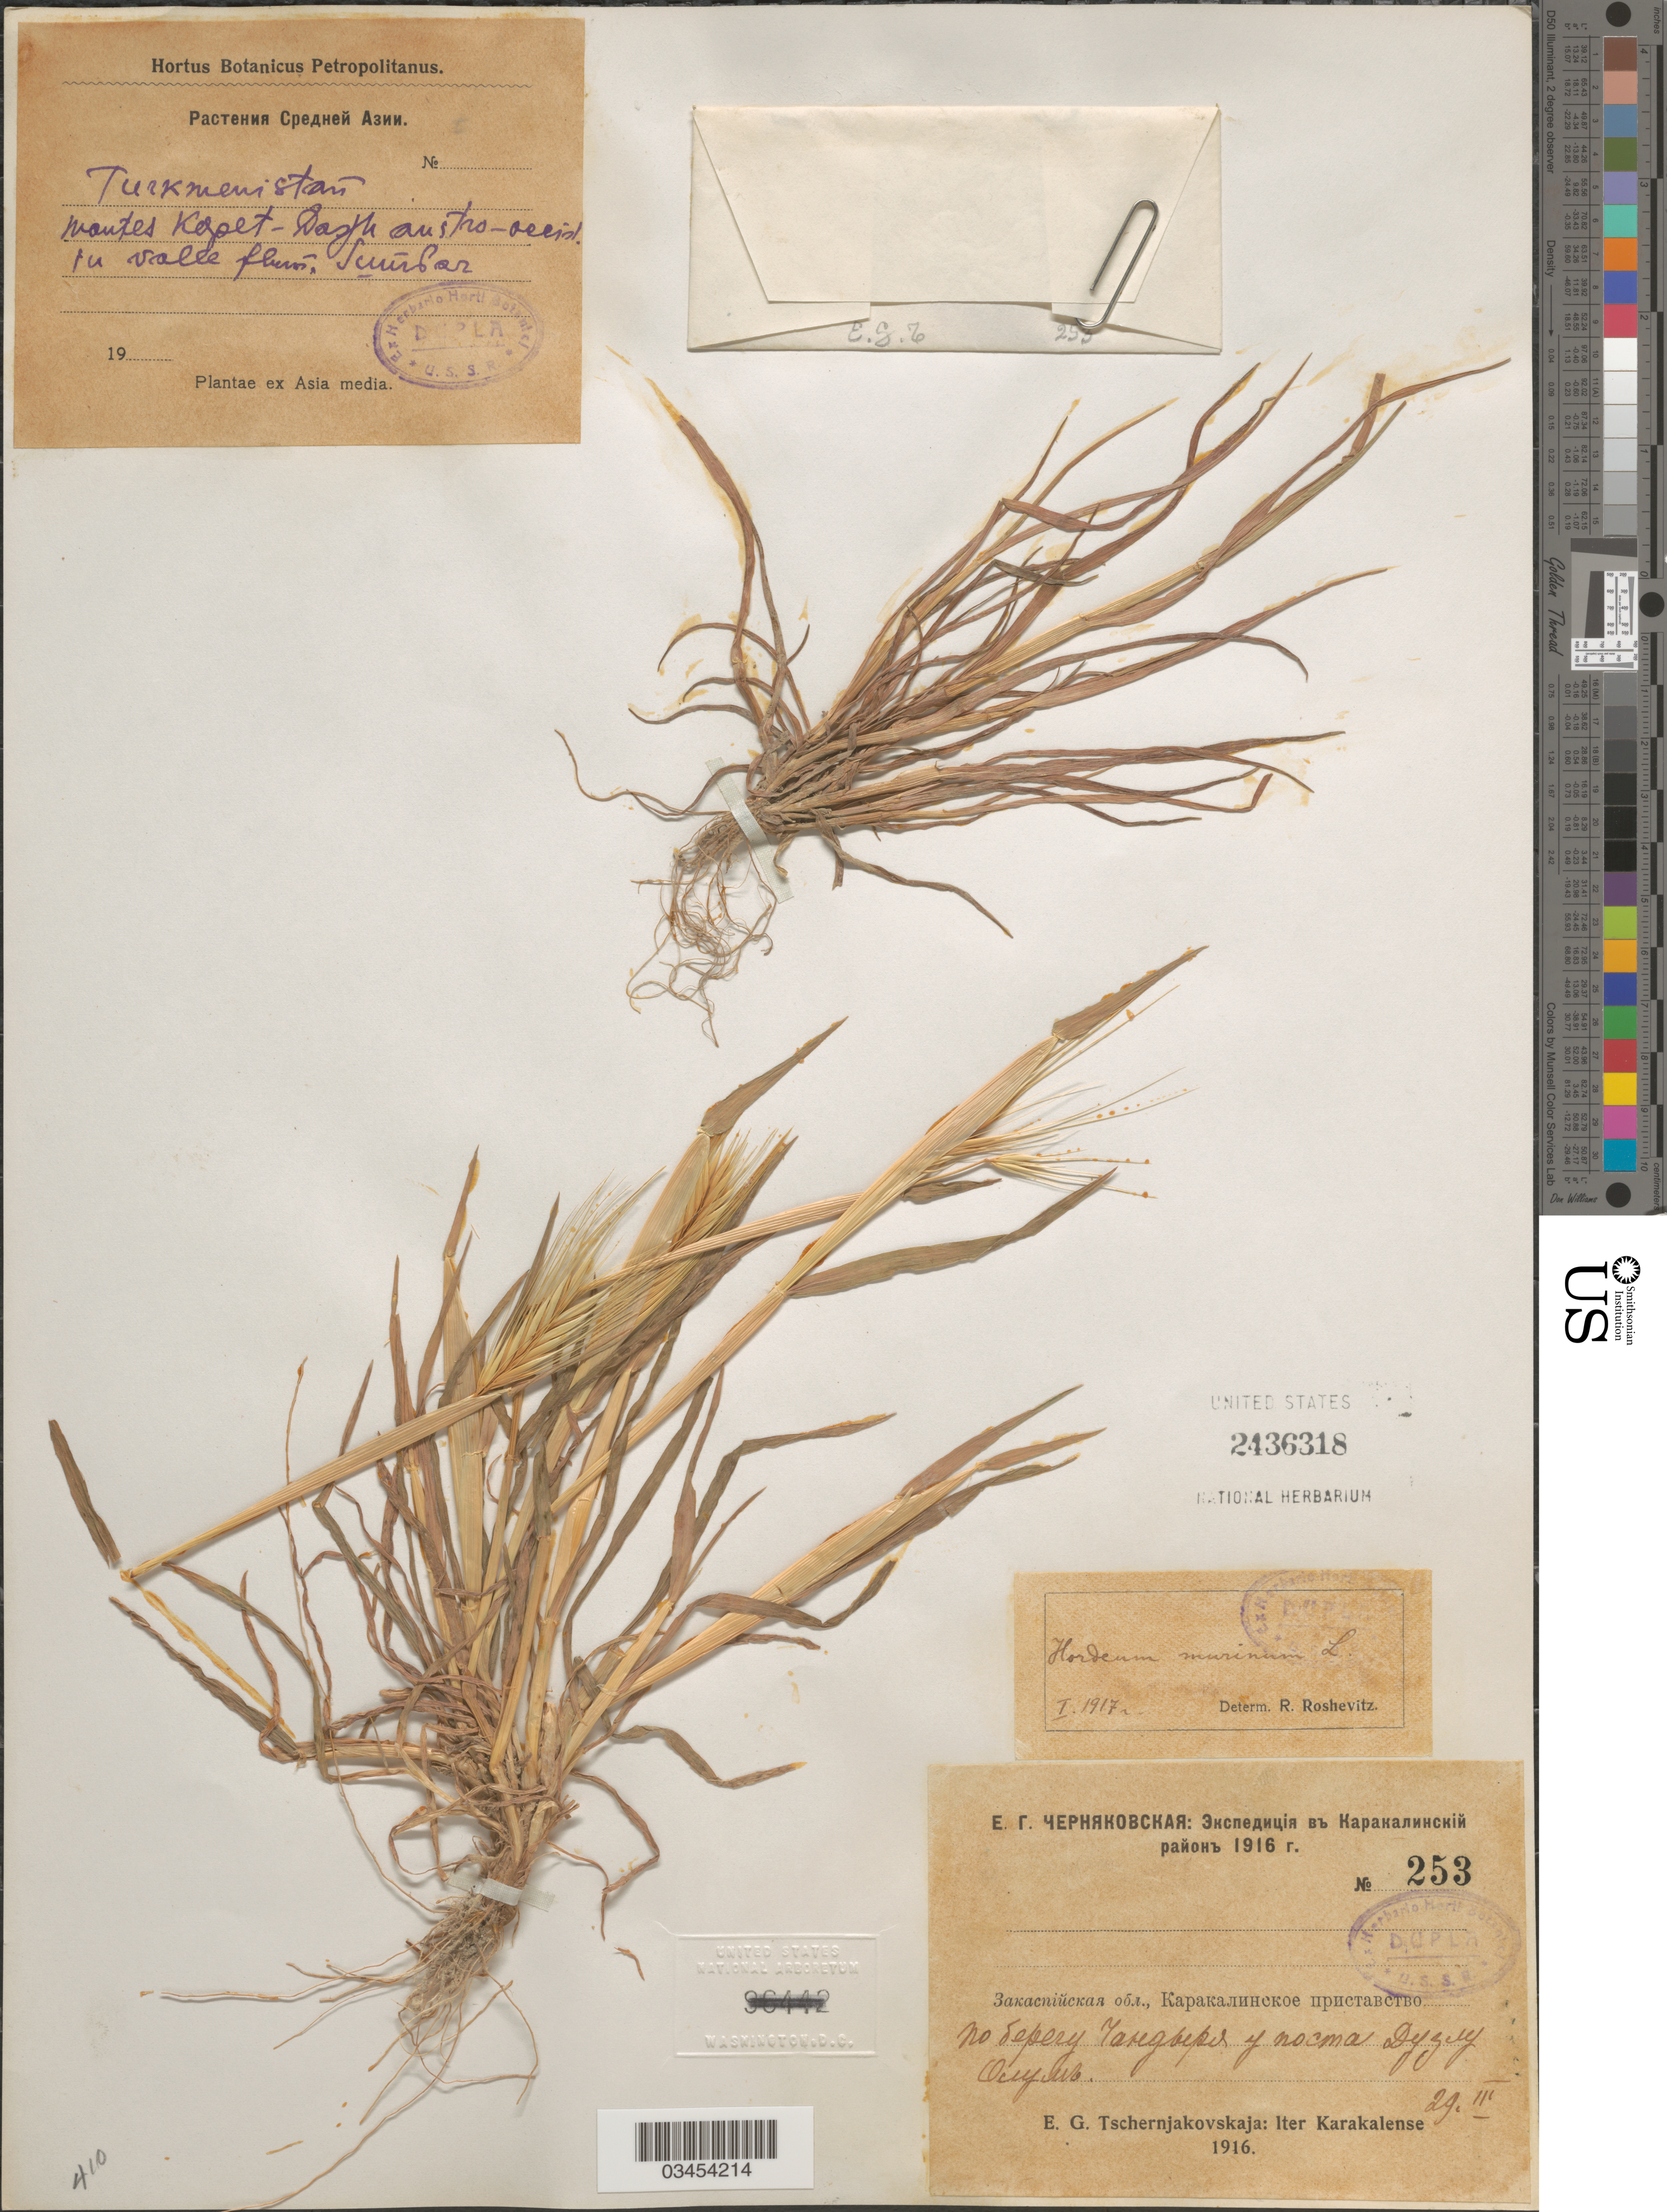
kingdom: Plantae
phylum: Tracheophyta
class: Liliopsida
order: Poales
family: Poaceae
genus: Hordeum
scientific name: Hordeum murinum subsp. glaucum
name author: (Steud.) Tzvelev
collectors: E. Tschernjakovskaja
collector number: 253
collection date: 1916-03-29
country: Turkmenistan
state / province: Balkan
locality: Iter Karakalense. On shore of Chandyr, near Duzlu-Olum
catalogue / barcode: US 2436318